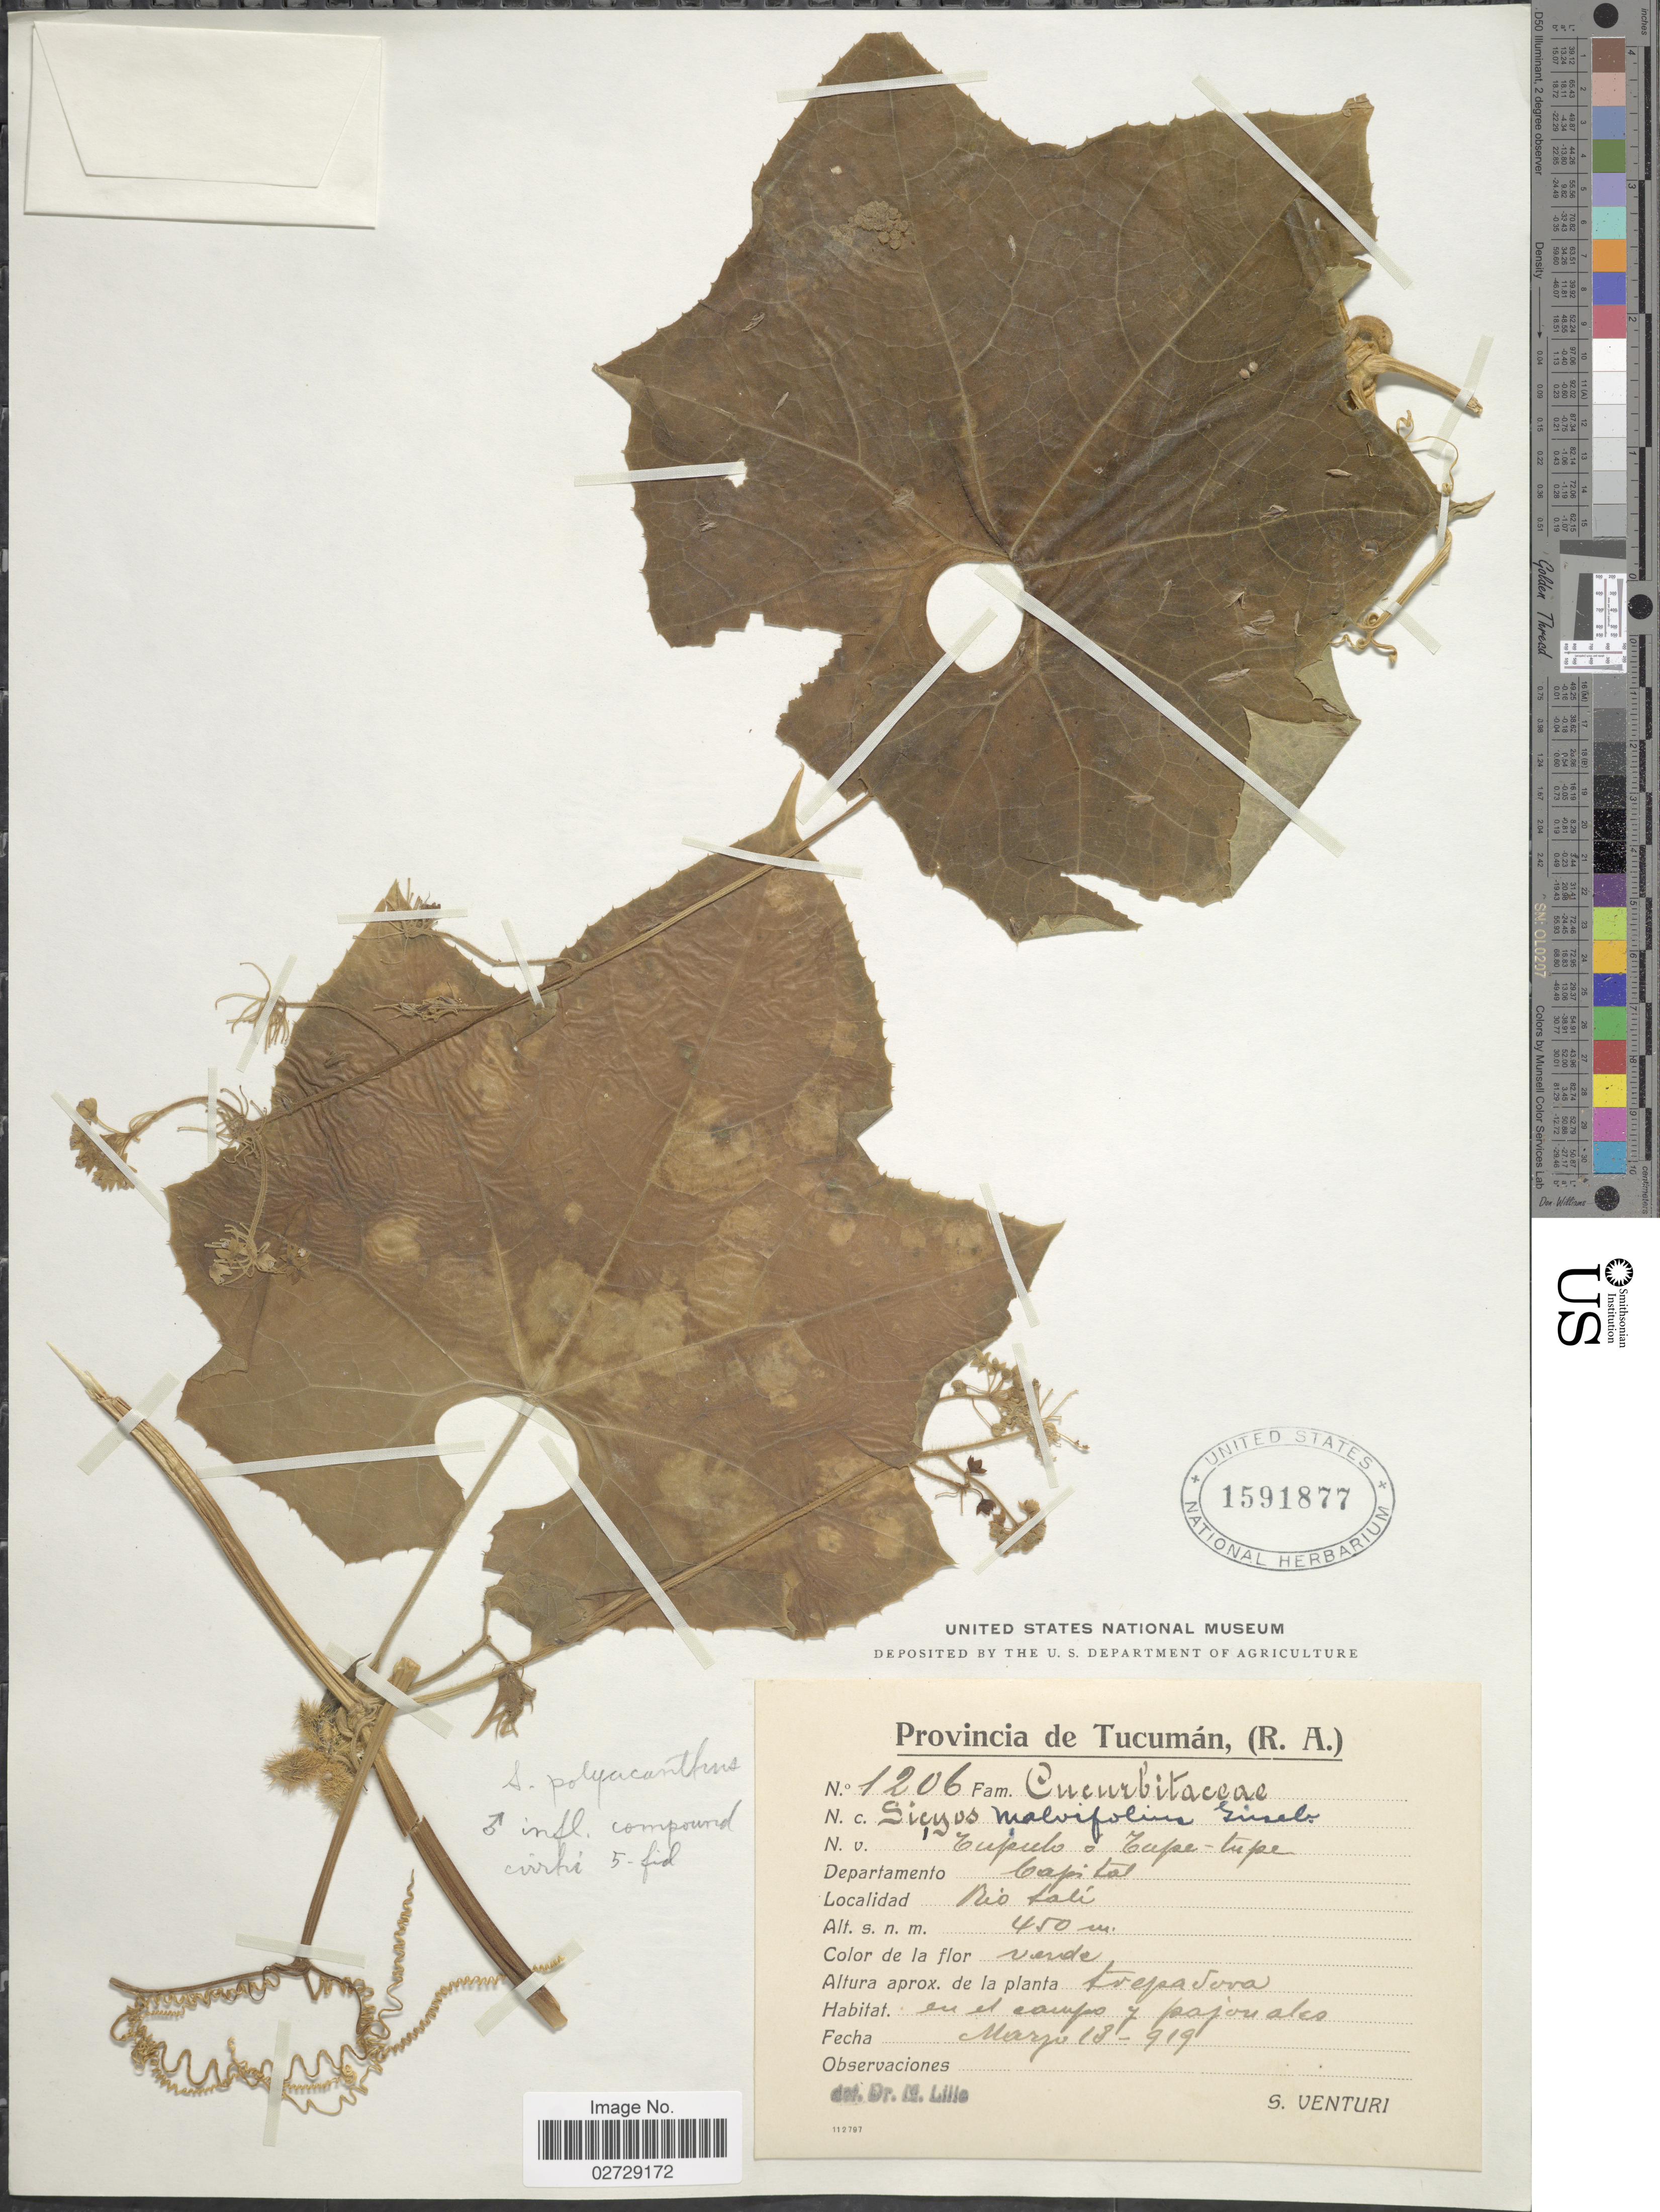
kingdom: Plantae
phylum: Tracheophyta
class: Magnoliopsida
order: Cucurbitales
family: Cucurbitaceae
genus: Sicyos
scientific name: Sicyos polyacanthos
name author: Cogn.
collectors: S. Venturi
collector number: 1206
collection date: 1919-03-18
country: Argentina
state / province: Tucuman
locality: Provincia de Tucuman, (R.A.), Departamento Capital, Rio Sali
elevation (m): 450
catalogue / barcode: US 1591877